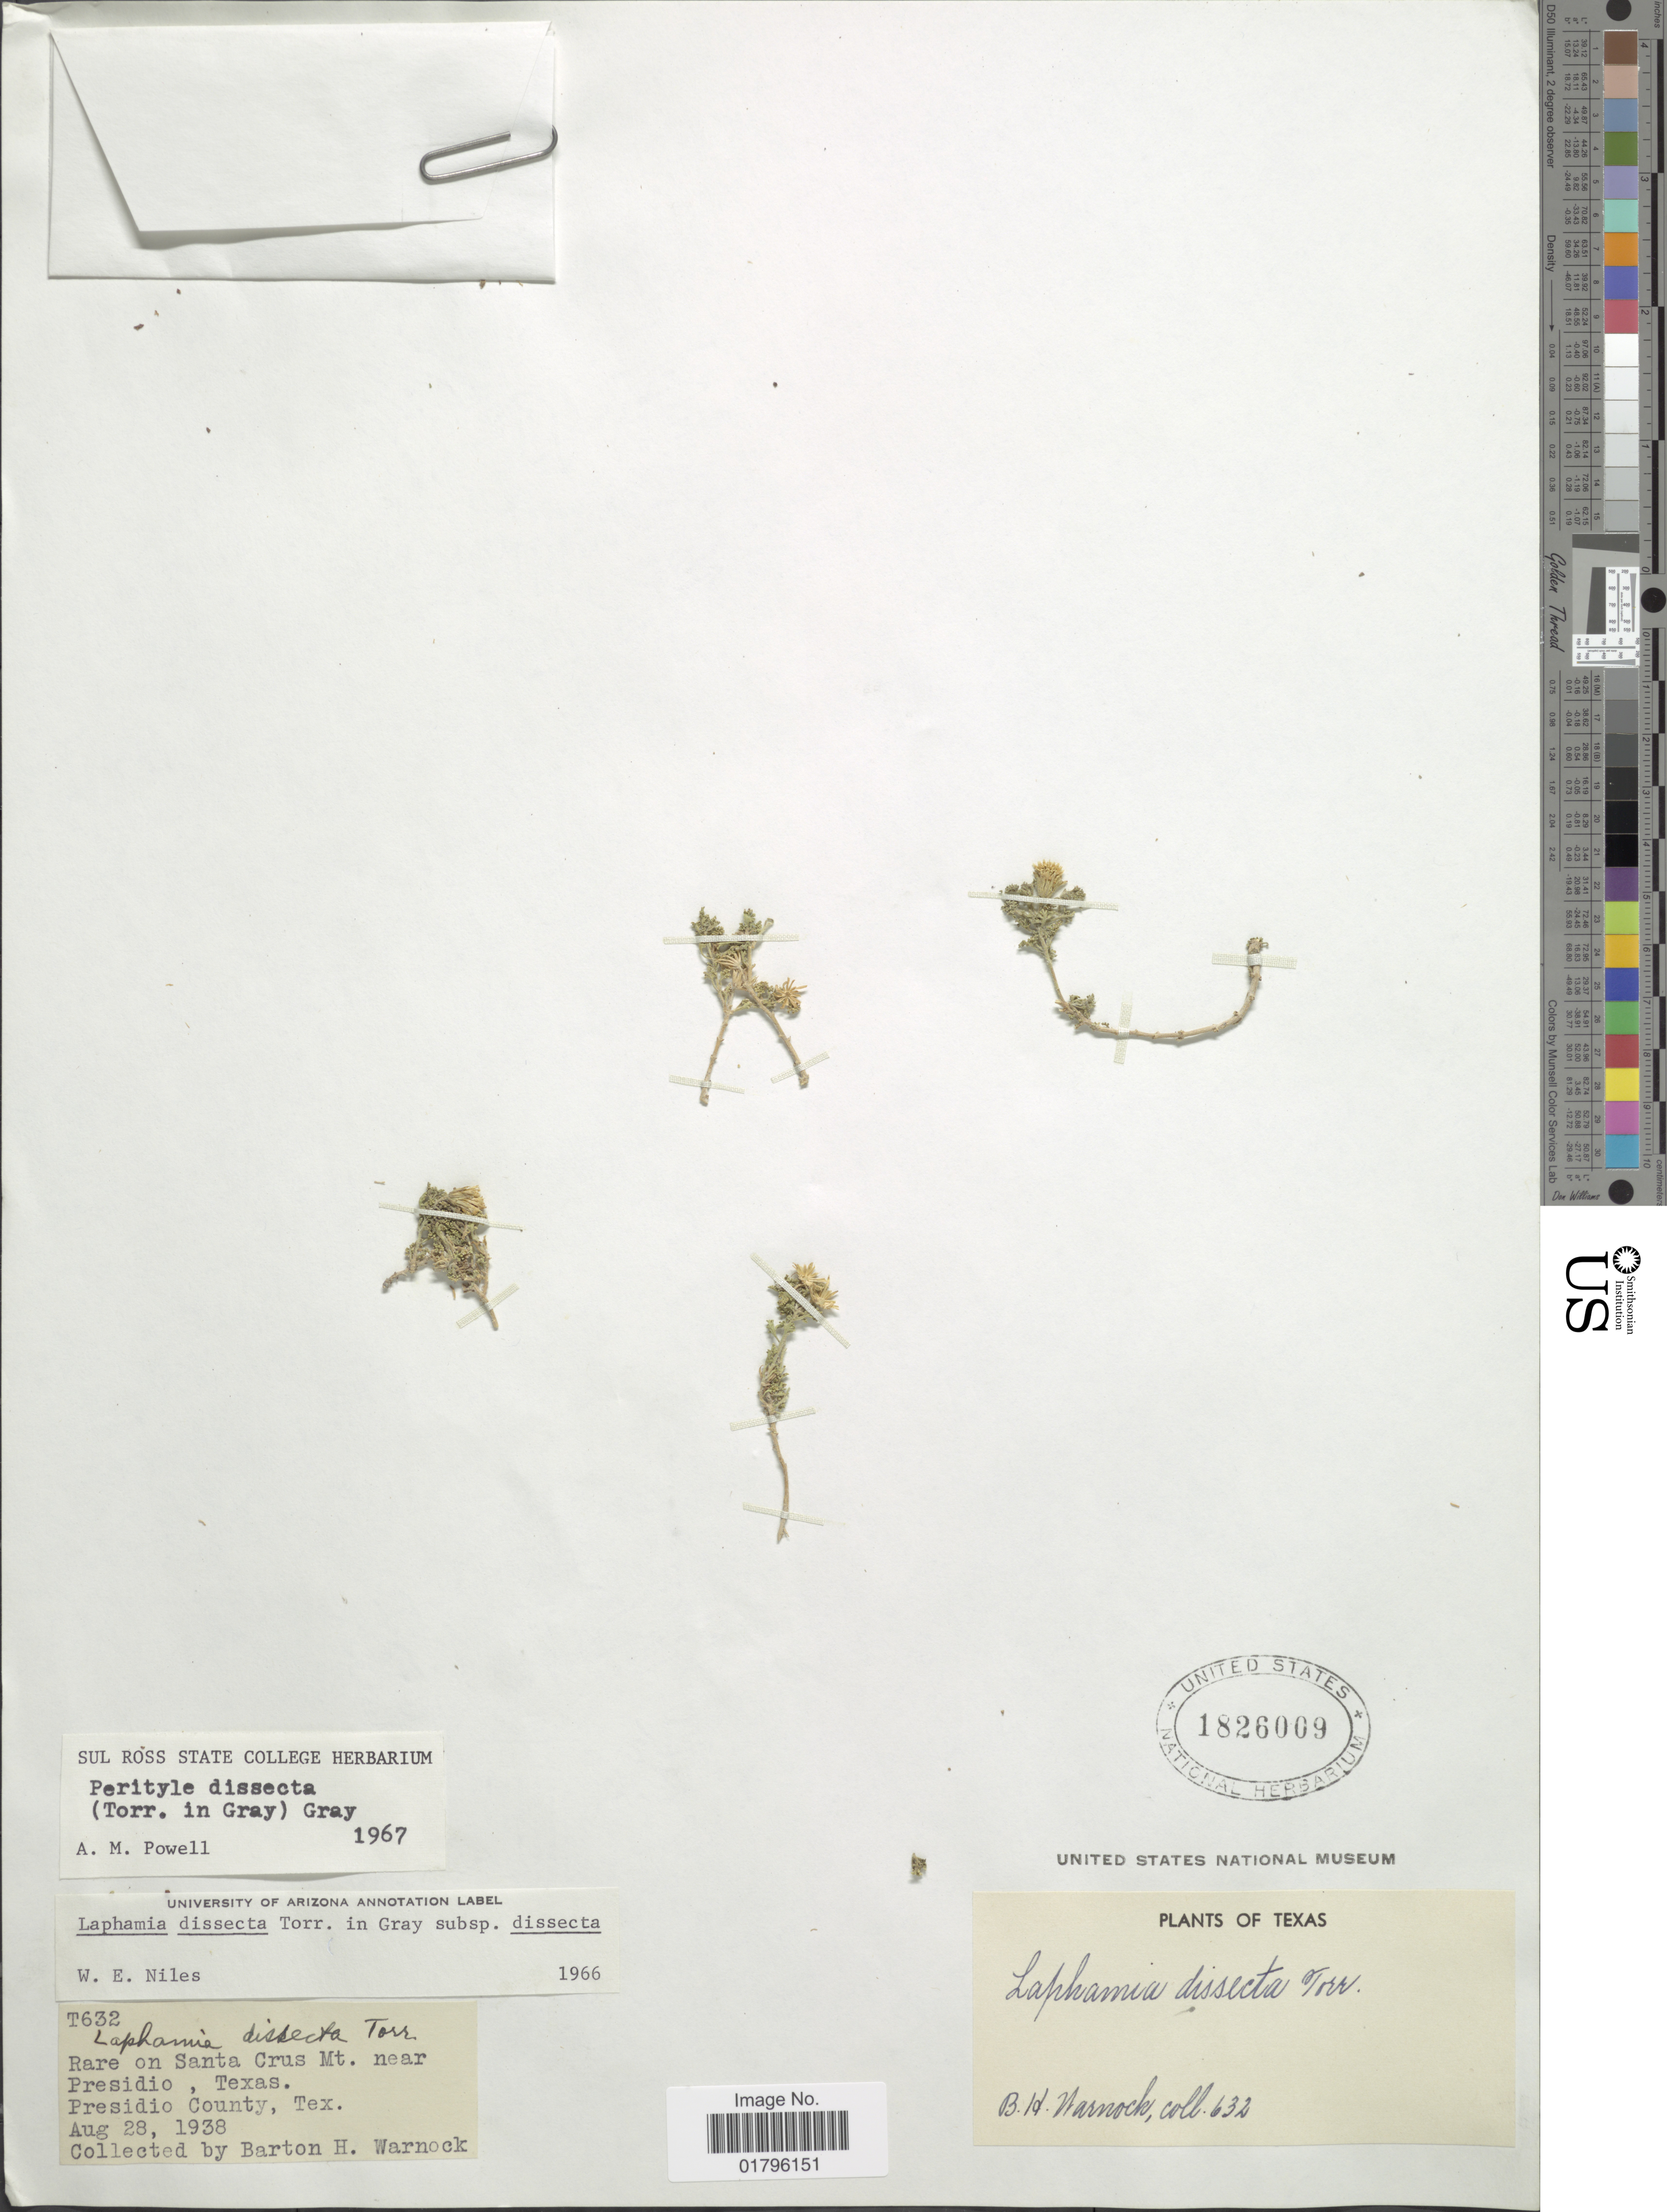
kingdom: Plantae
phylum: Tracheophyta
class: Magnoliopsida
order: Asterales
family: Asteraceae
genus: Perityle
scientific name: Perityle dissecta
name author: (Torr.) A. Gray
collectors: B. H. Warnock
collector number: T632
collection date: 1938-08-28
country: United States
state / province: Texas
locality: Santa Crus Mt. near Presidio. Presidio County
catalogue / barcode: US 1826009